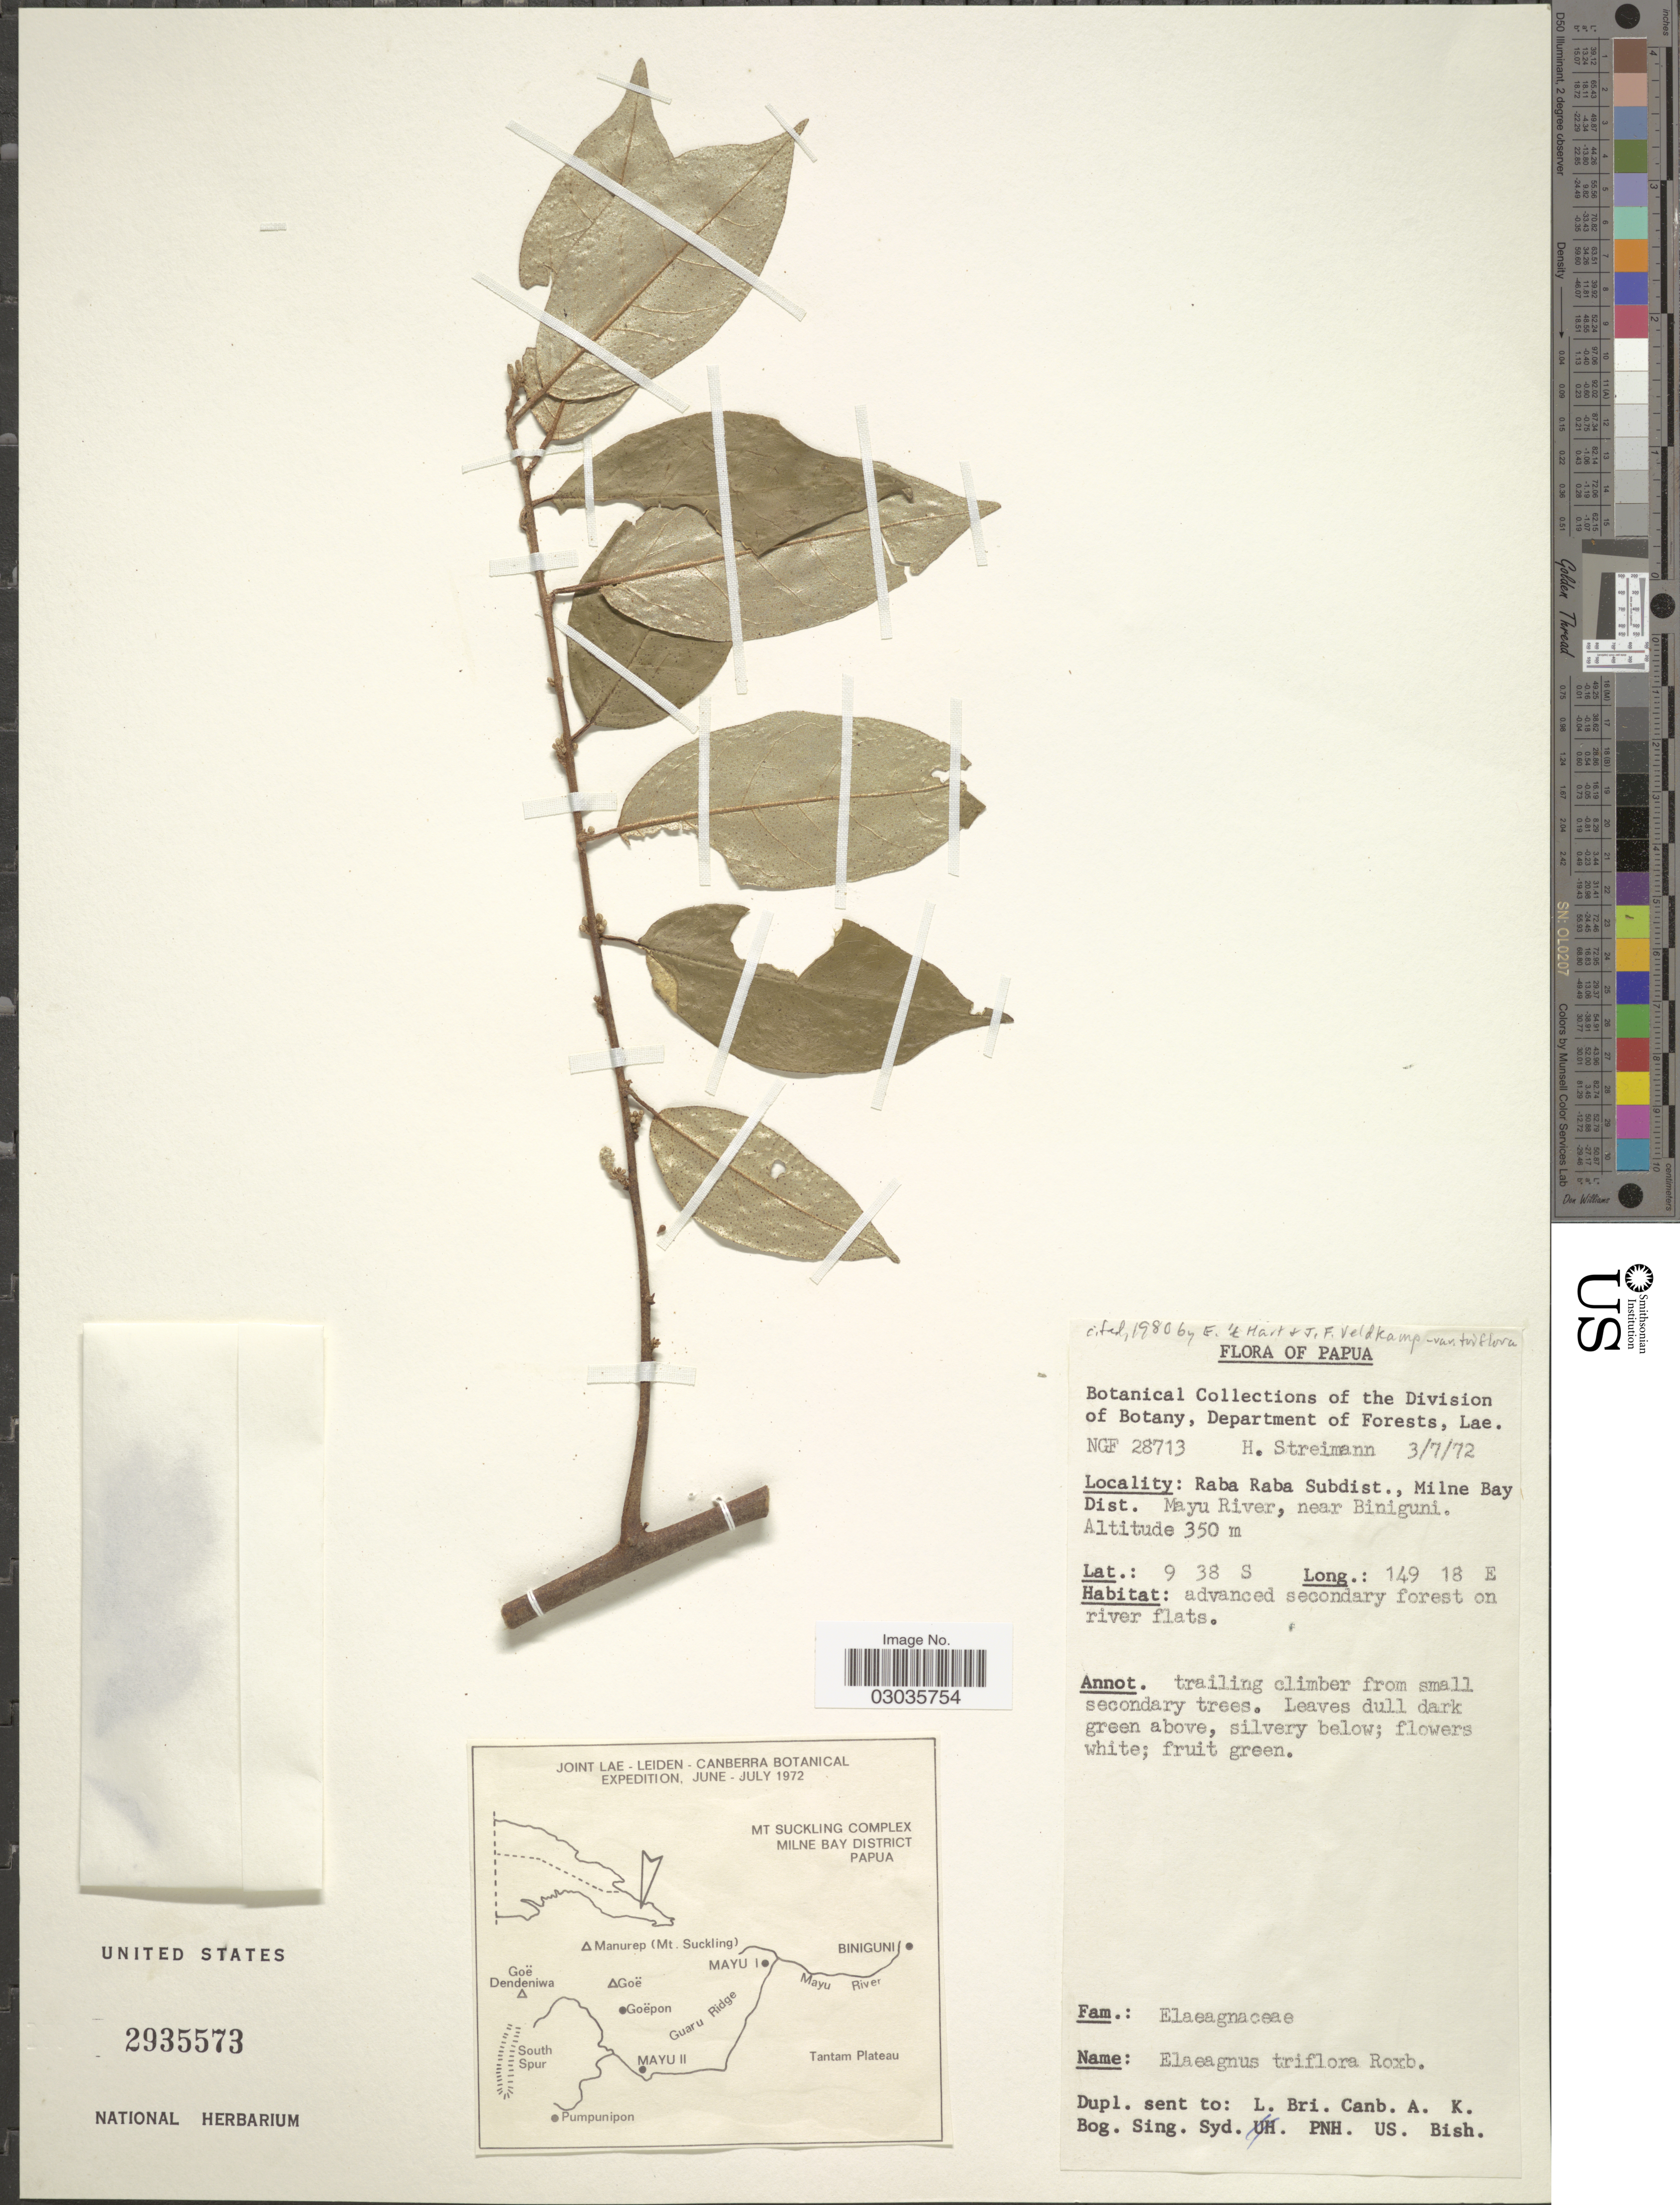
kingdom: Plantae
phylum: Tracheophyta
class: Magnoliopsida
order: Rosales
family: Elaeagnaceae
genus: Elaeagnus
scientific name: Elaeagnus triflora var. triflora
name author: Roxb.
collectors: H. Streimann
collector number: NGF28713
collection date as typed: Transcribed d/m/y: 3/7/72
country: Papua New Guinea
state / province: Milne Bay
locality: Raba Raba Subdist., Milne Bay Dist. Mayu River, near Biniguni.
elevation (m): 350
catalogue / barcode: US 2935573